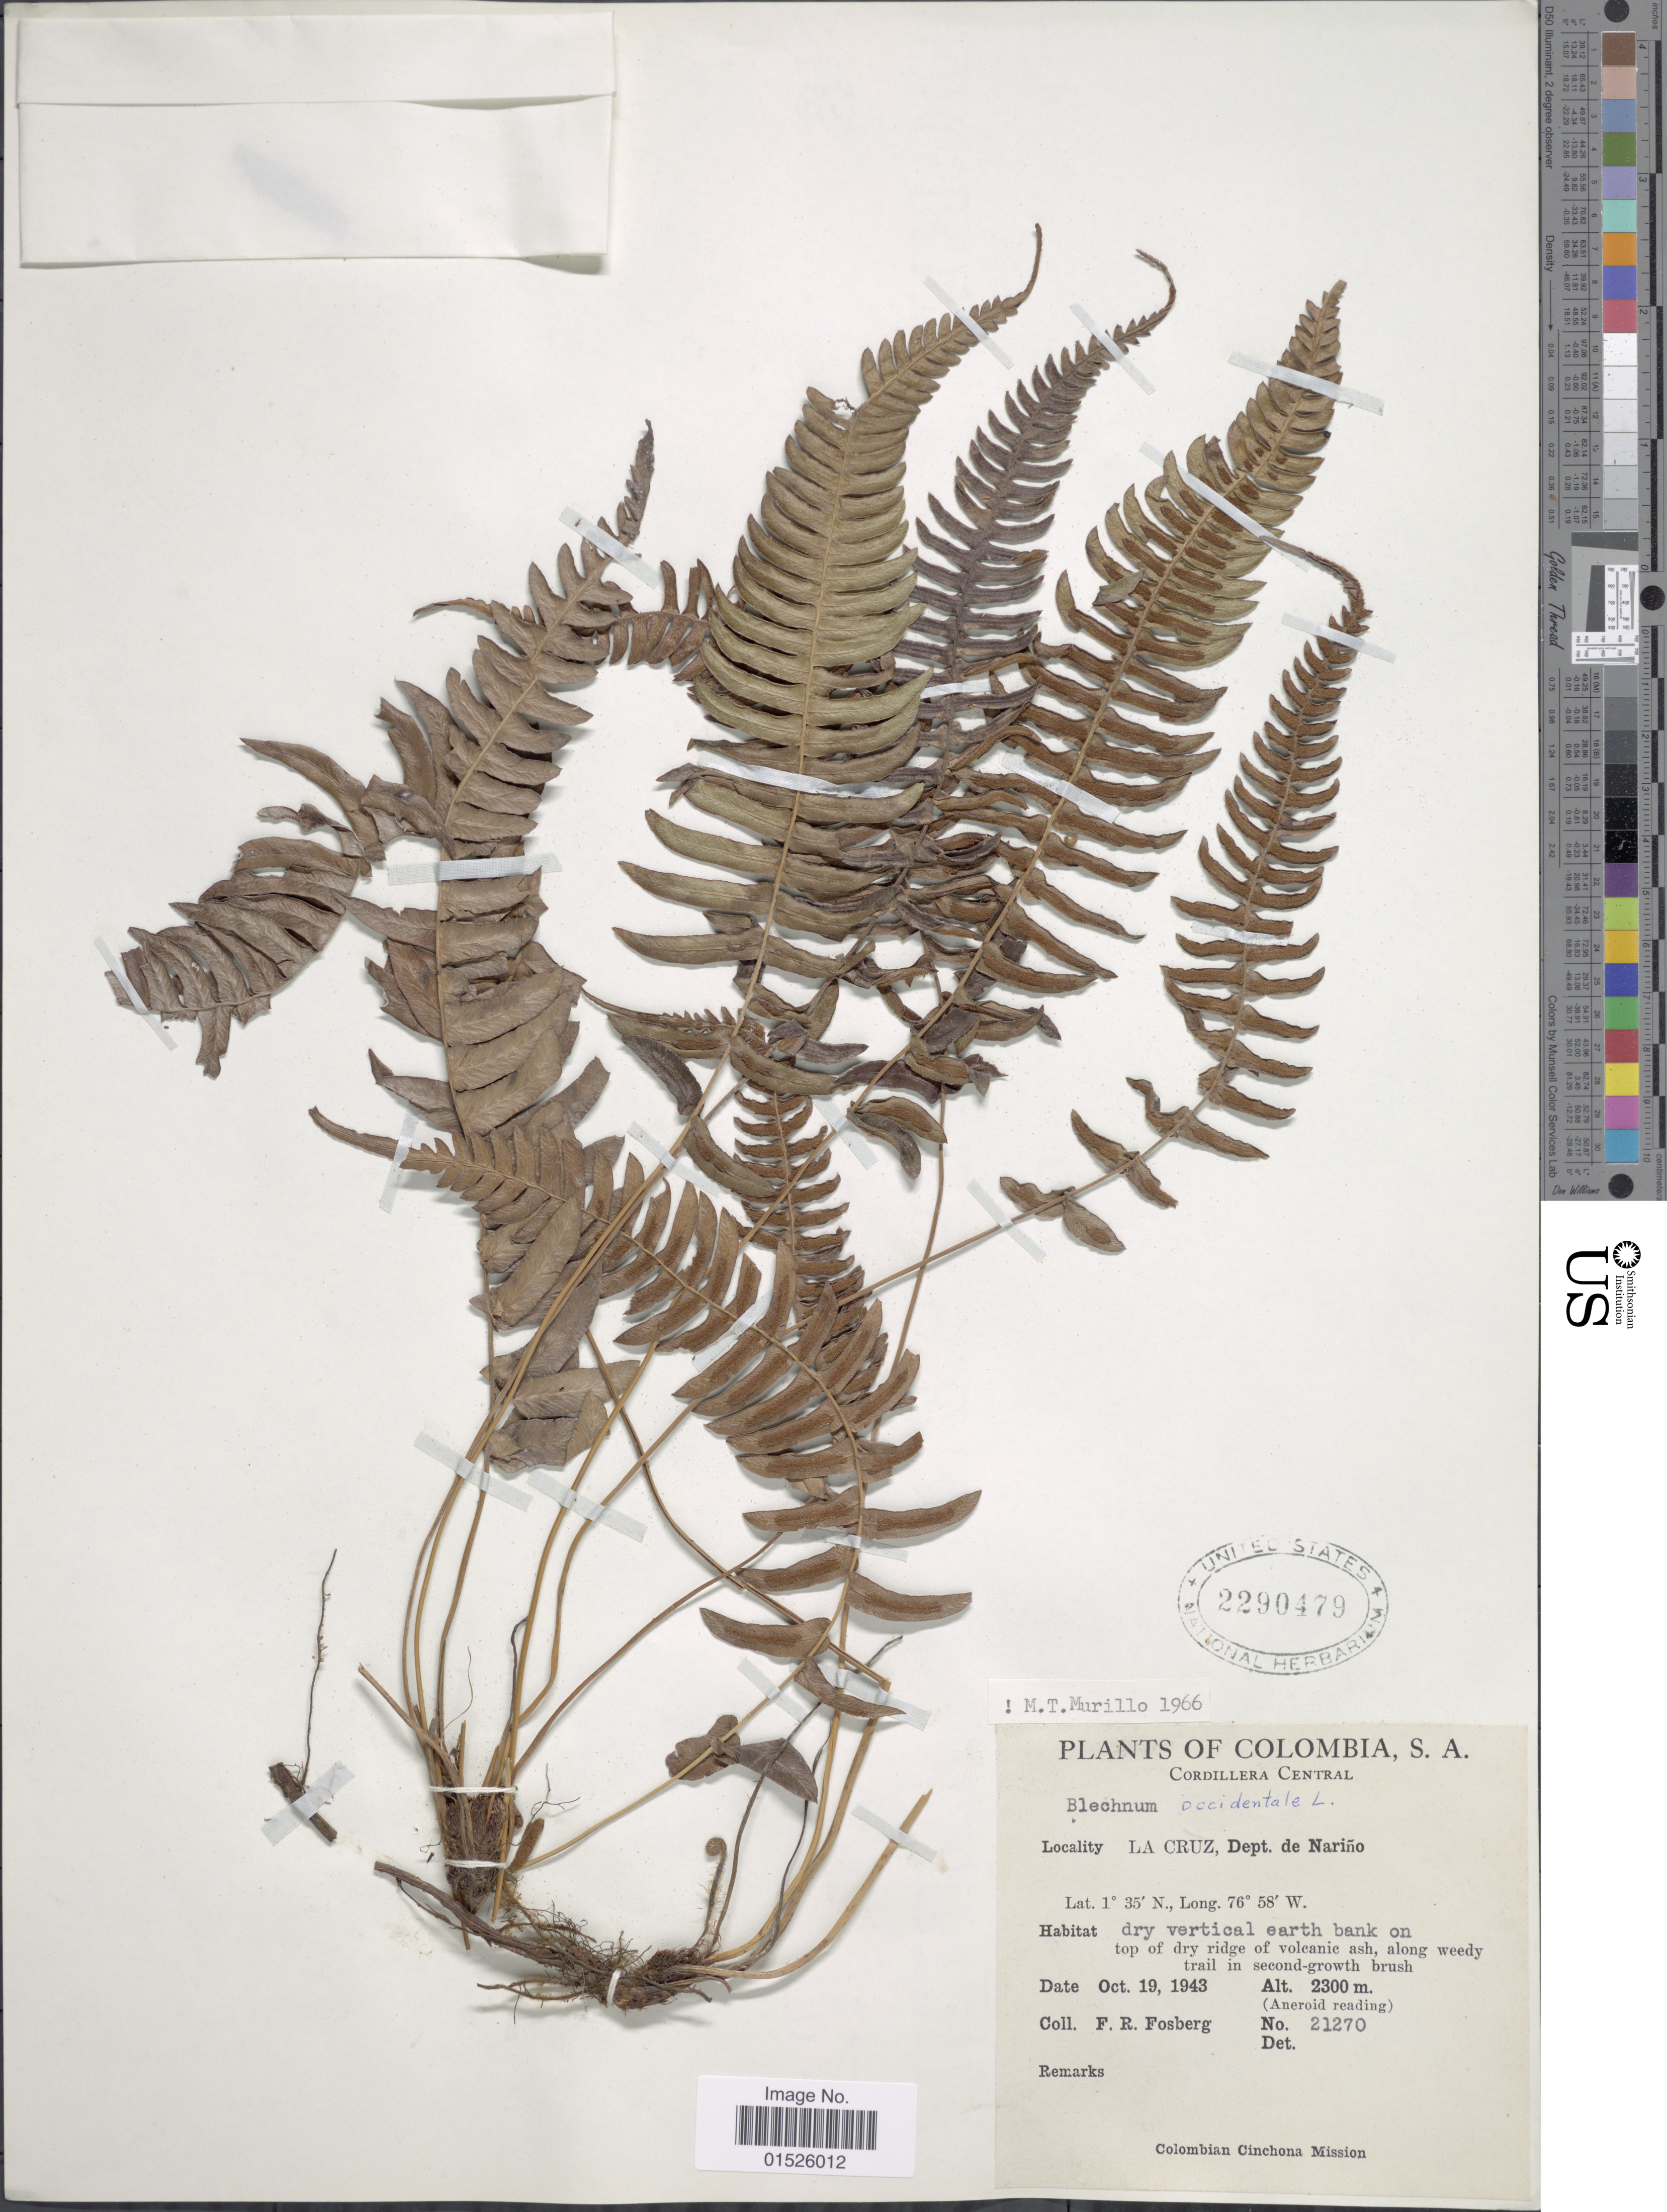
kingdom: Plantae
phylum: Tracheophyta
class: Polypodiopsida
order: Polypodiales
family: Blechnaceae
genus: Blechnum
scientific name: Blechnum glandulosum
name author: Link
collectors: F. R. Fosberg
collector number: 21270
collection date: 1943-10-19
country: Colombia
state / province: Nariño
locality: Colombia, S. A. Cordillera Central, La Cruz, Dept. de Narino.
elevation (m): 2300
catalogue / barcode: US 2290479